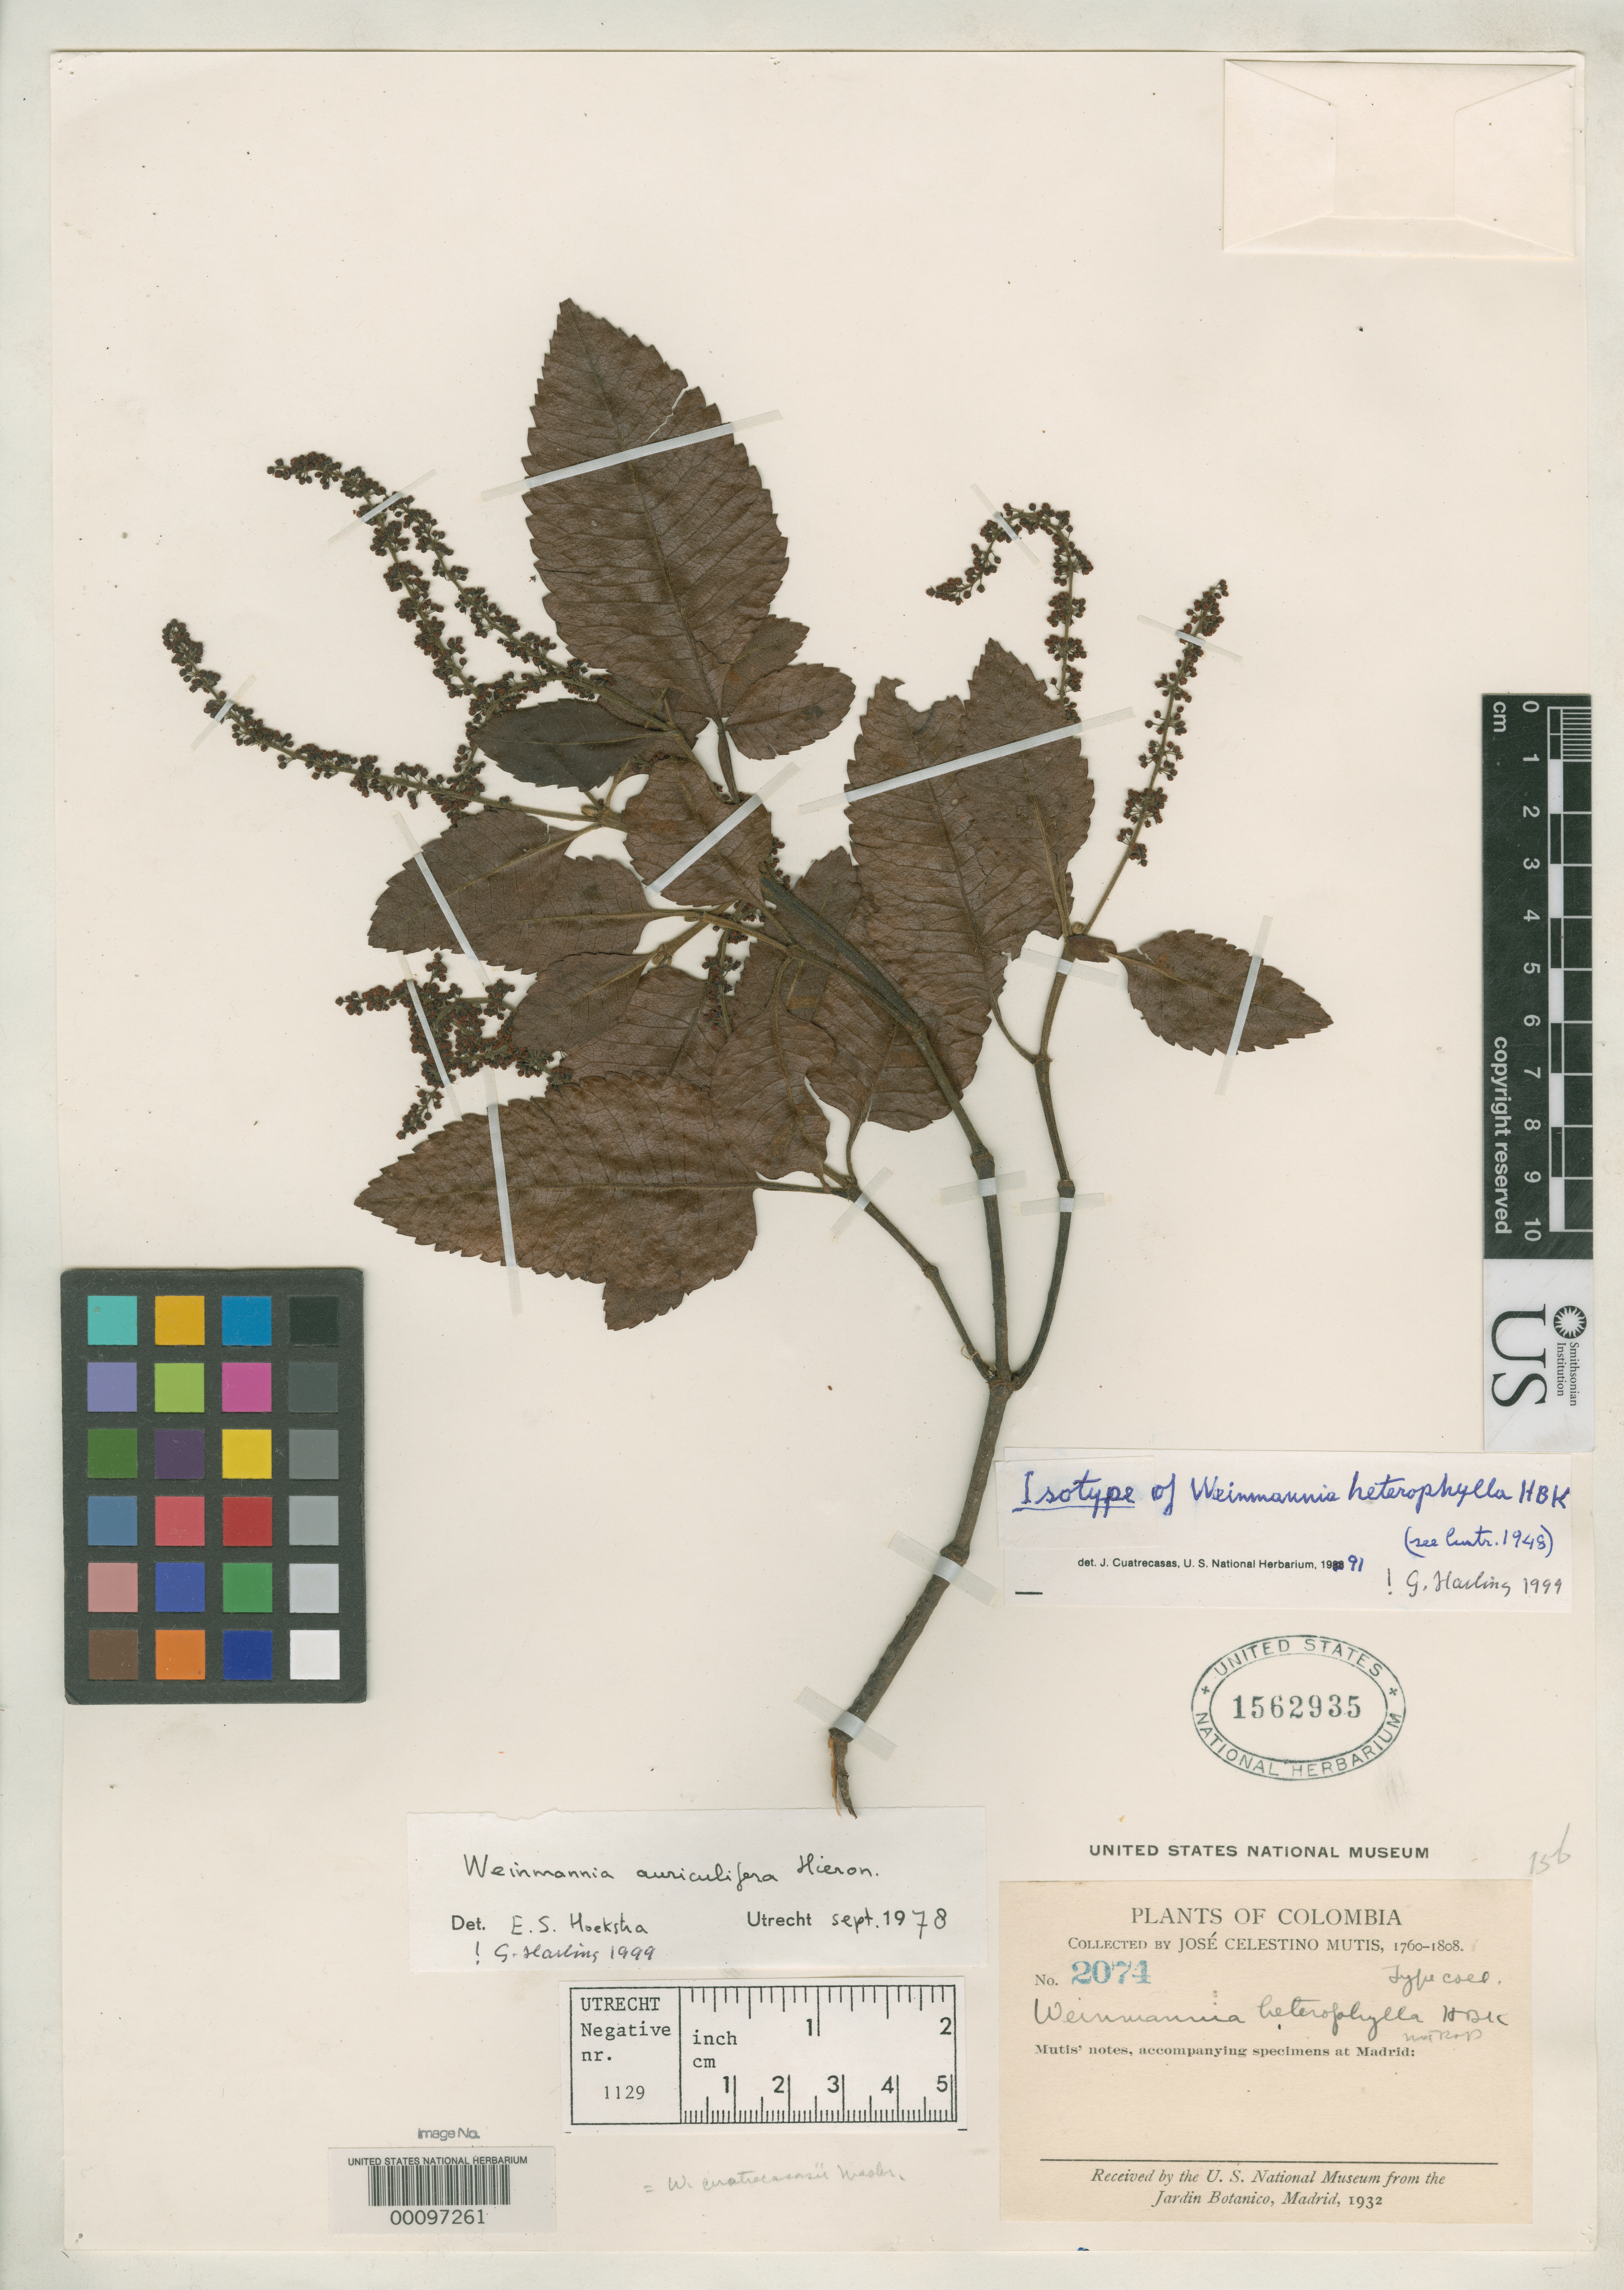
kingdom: Plantae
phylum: Tracheophyta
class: Magnoliopsida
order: Oxalidales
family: Cunoniaceae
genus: Weinmannia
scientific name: Weinmannia heterophylla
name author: Kunth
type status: Isosyntype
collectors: J. C. B. Mutis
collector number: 2074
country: Colombia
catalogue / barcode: US 1562935